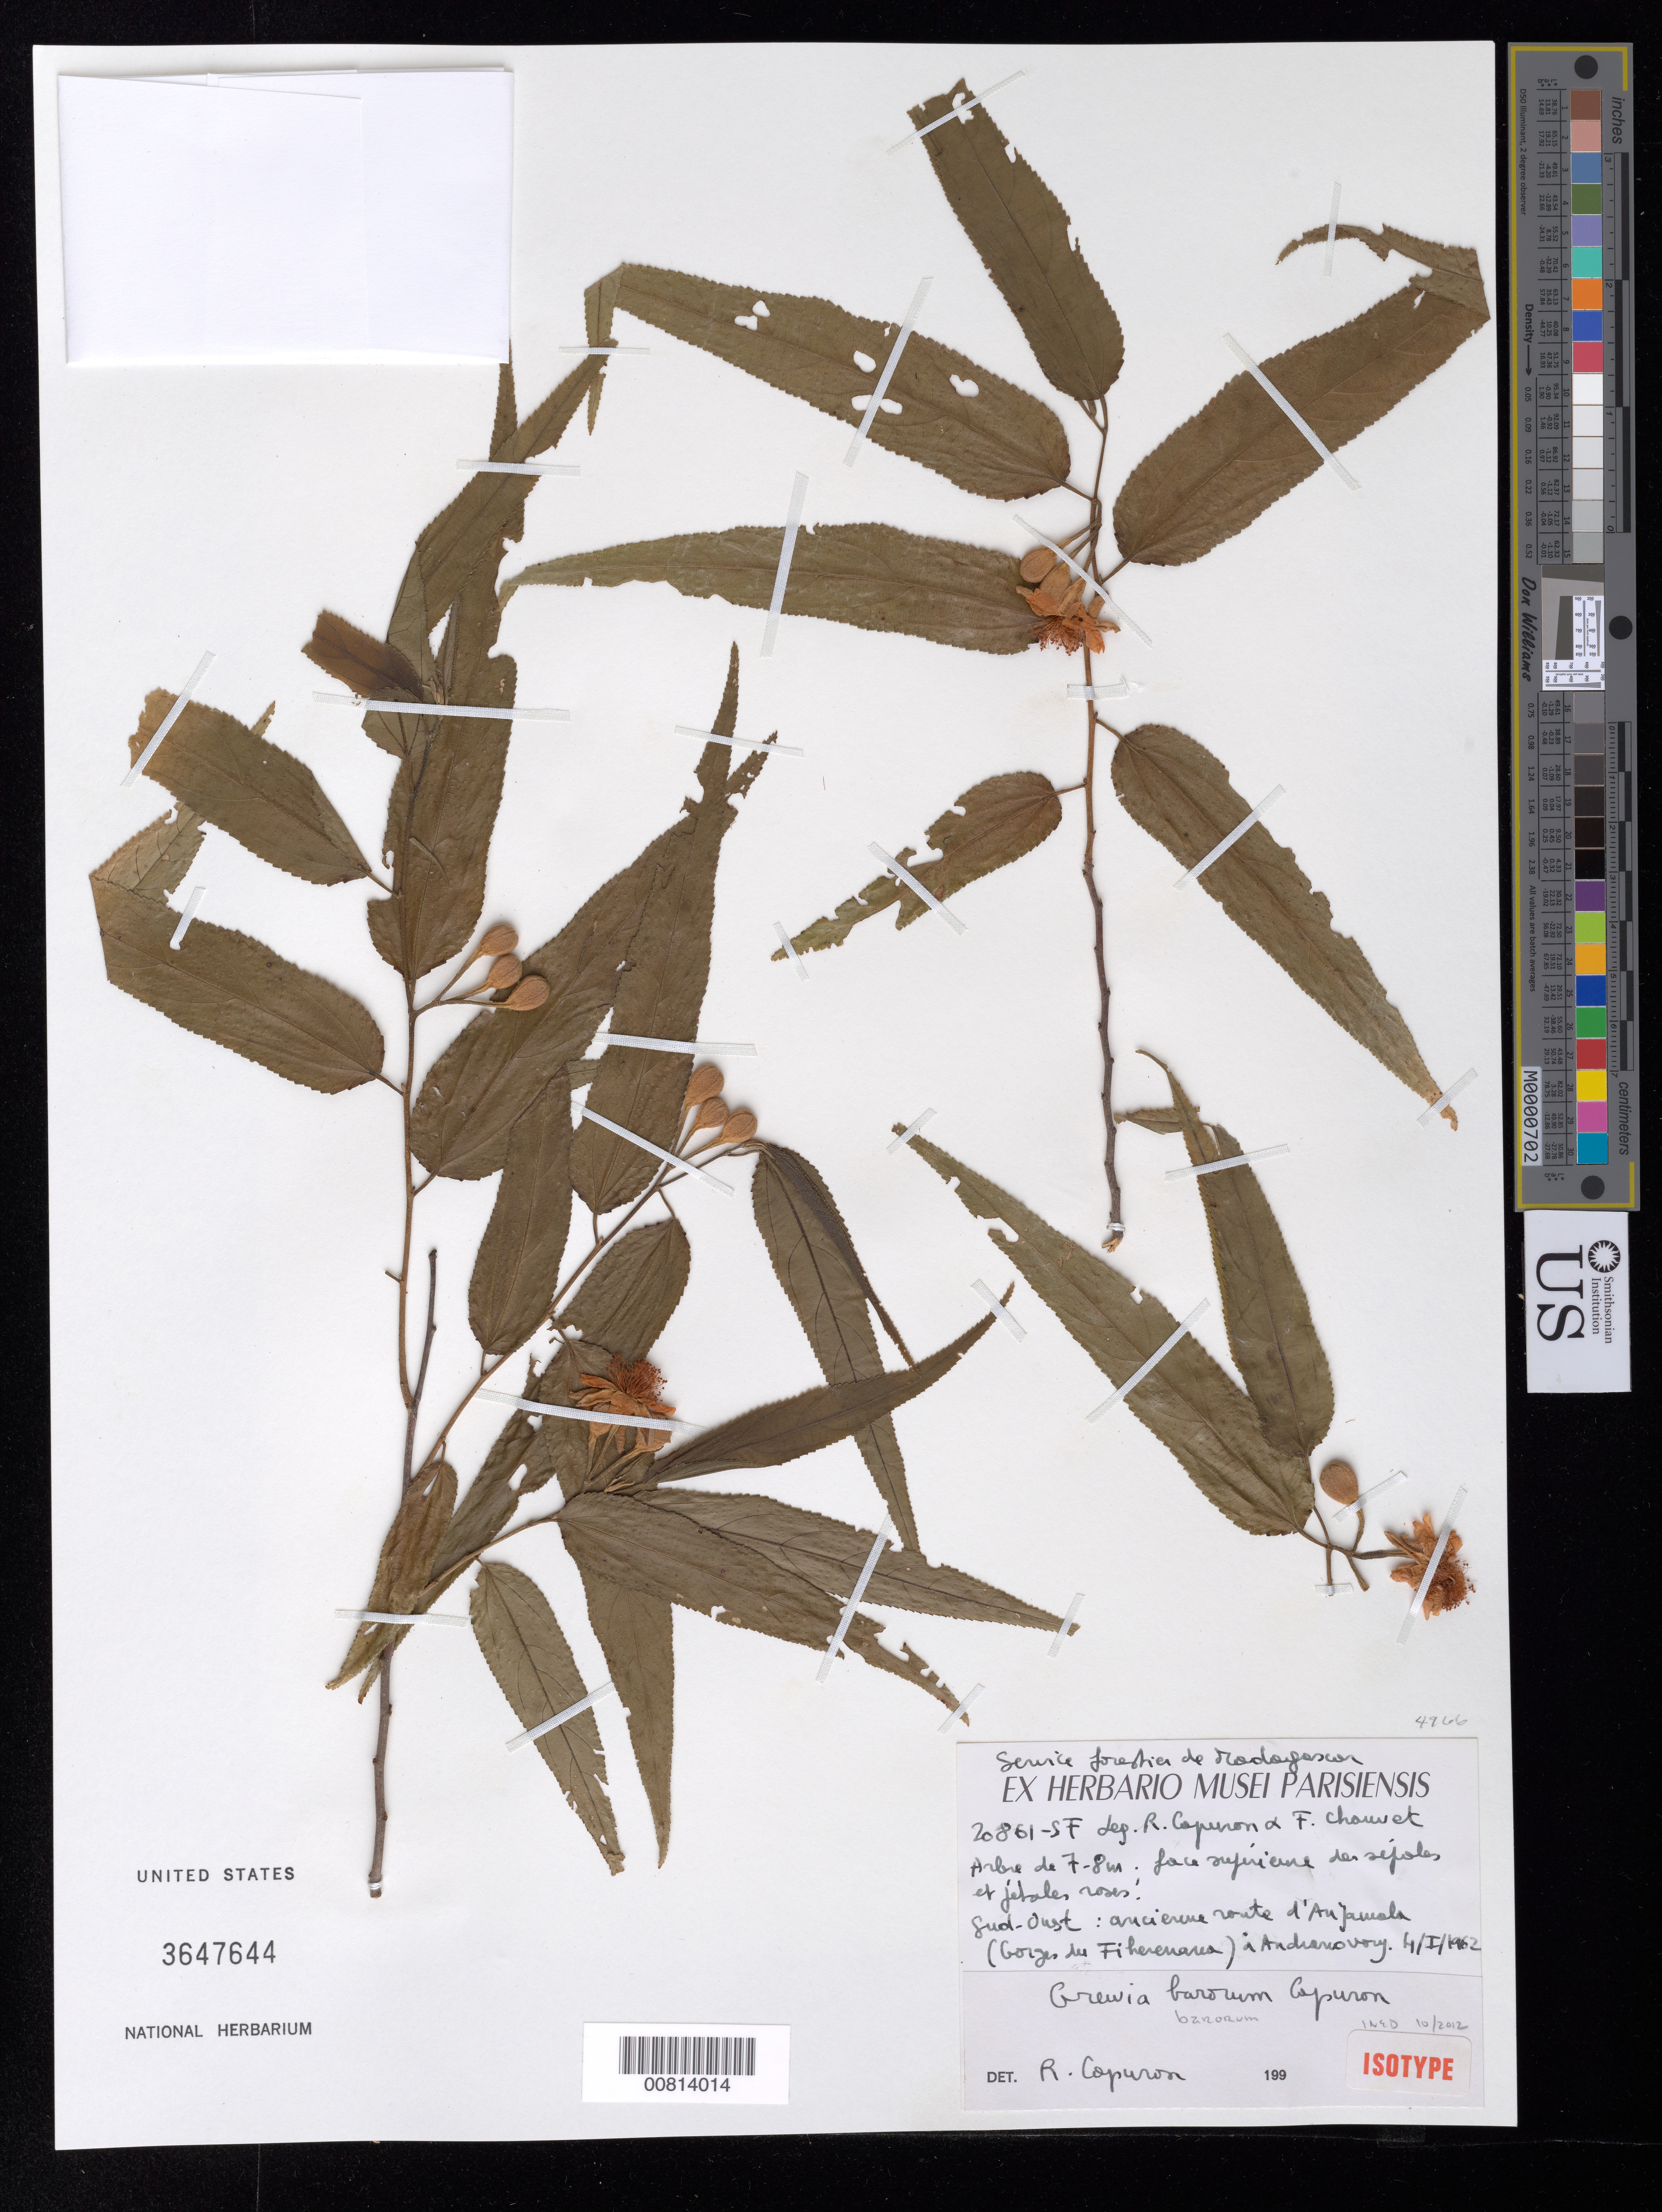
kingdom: Plantae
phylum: Tracheophyta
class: Magnoliopsida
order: Malvales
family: Malvaceae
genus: Grewia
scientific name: Grewia barorum Capuron, ined.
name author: Capuron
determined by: Dorr, L. J., (BOT), Smithsonian Institution - National Museum of Natural History (UNITED STATES)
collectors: R. Capuron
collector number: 20861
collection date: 1962-01-04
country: Madagascar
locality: Sud-Ouest: route d'Anjuesla (?)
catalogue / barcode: US 3647644